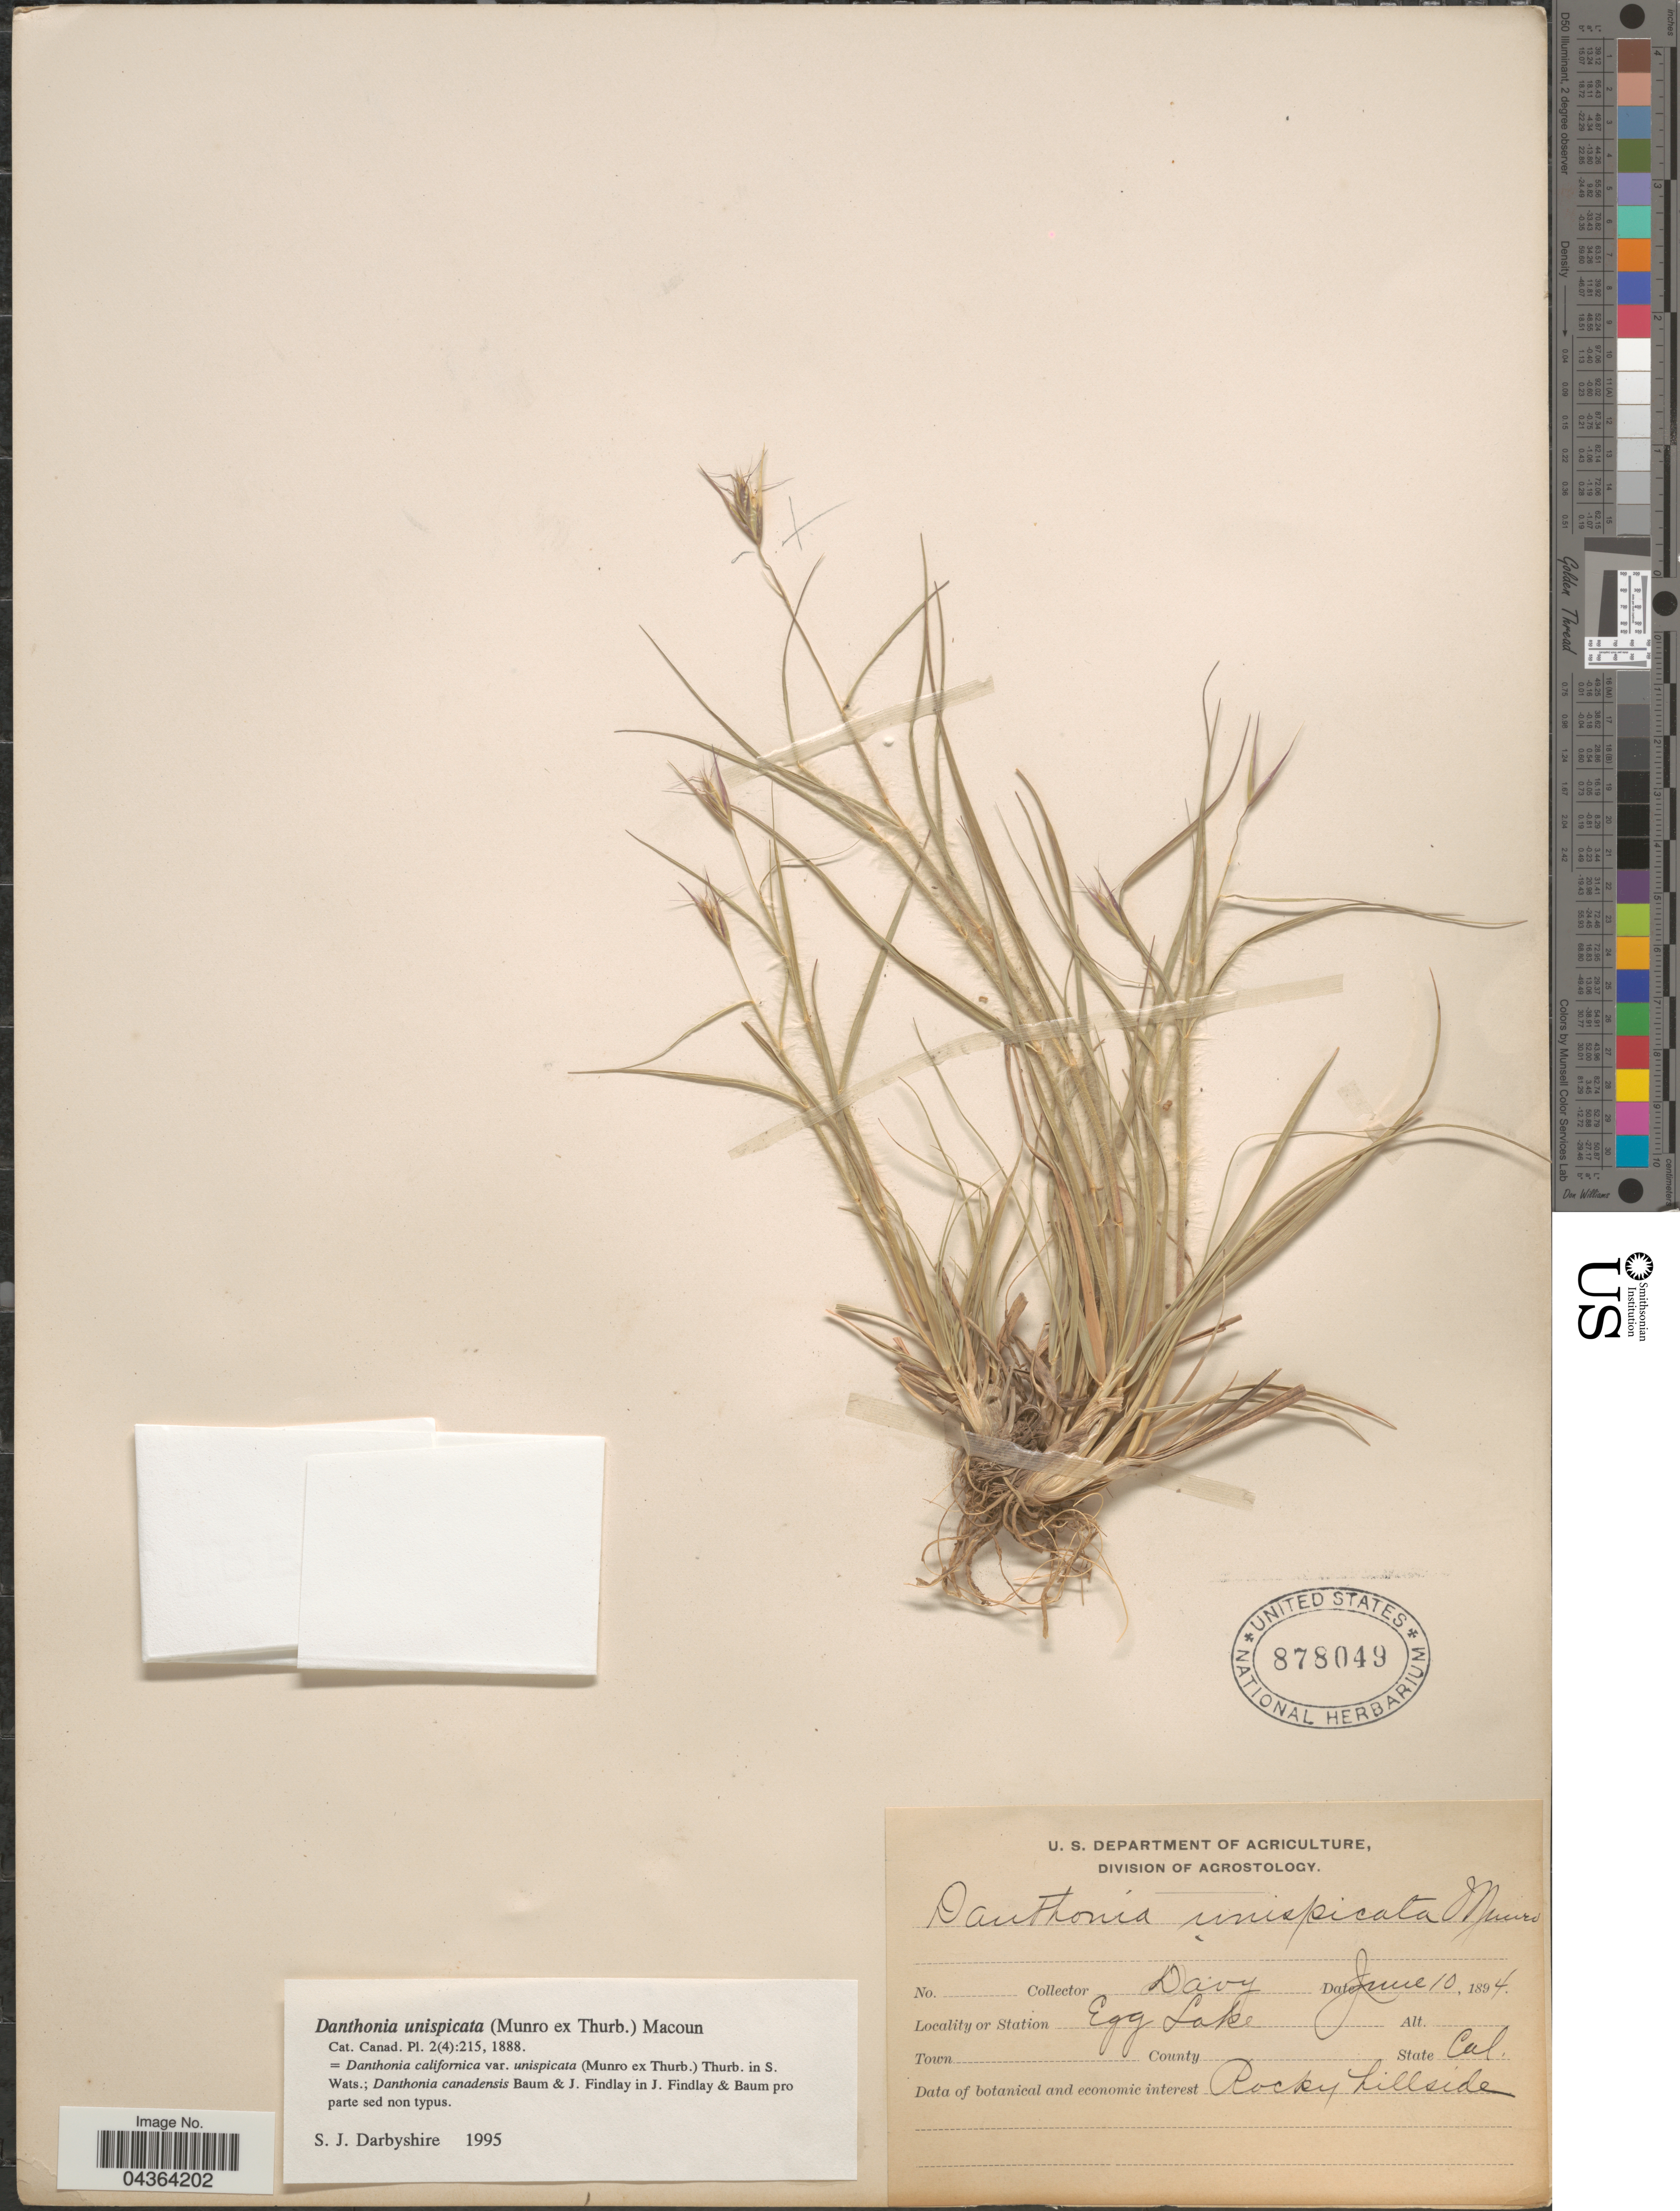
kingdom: Plantae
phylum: Tracheophyta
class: Liliopsida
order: Poales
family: Poaceae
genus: Danthonia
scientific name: Danthonia unispicata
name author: (Thurb.) Munro ex Macoun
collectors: Davy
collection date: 1894-06-10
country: United States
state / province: California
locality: Station Egg Lake.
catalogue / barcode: US 878049